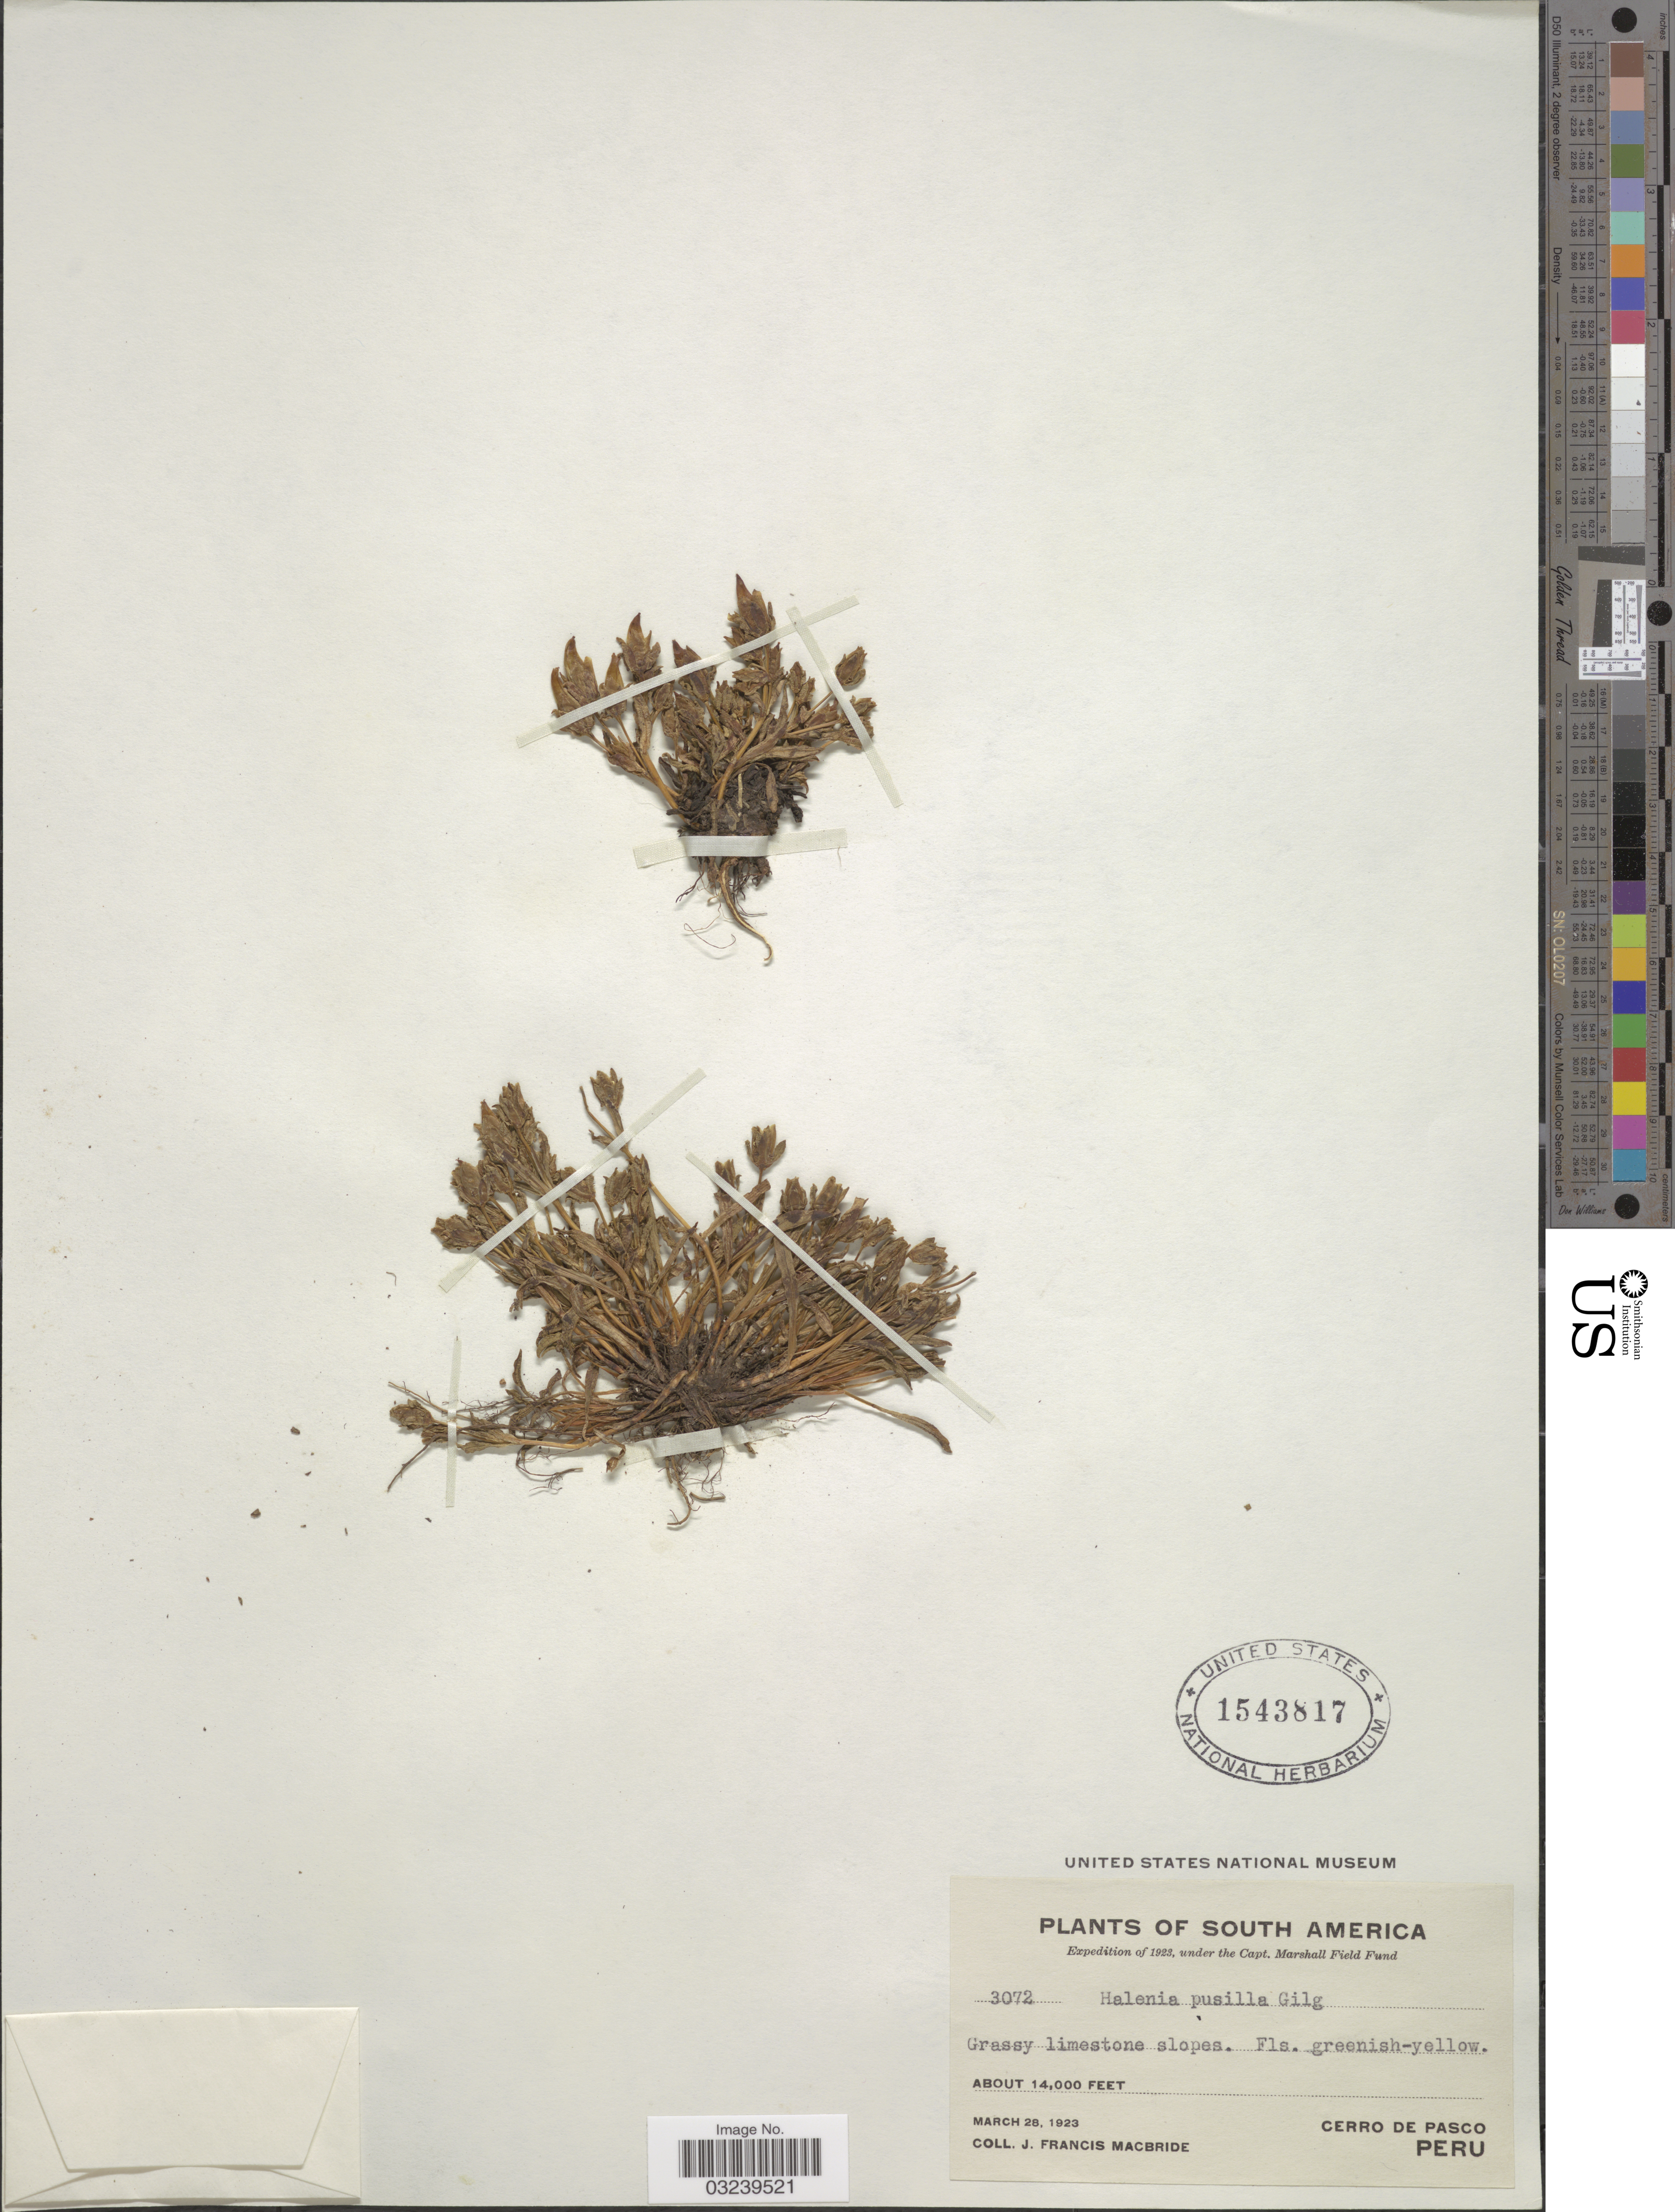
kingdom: Plantae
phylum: Tracheophyta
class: Magnoliopsida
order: Gentianales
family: Gentianaceae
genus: Halenia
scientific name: Halenia pusilla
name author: Gilg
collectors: J. F. Macbride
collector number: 3072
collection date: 1923-03-28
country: Peru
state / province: Pasco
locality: Cerro De Pasco, Peru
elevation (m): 4267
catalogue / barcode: US 1543817